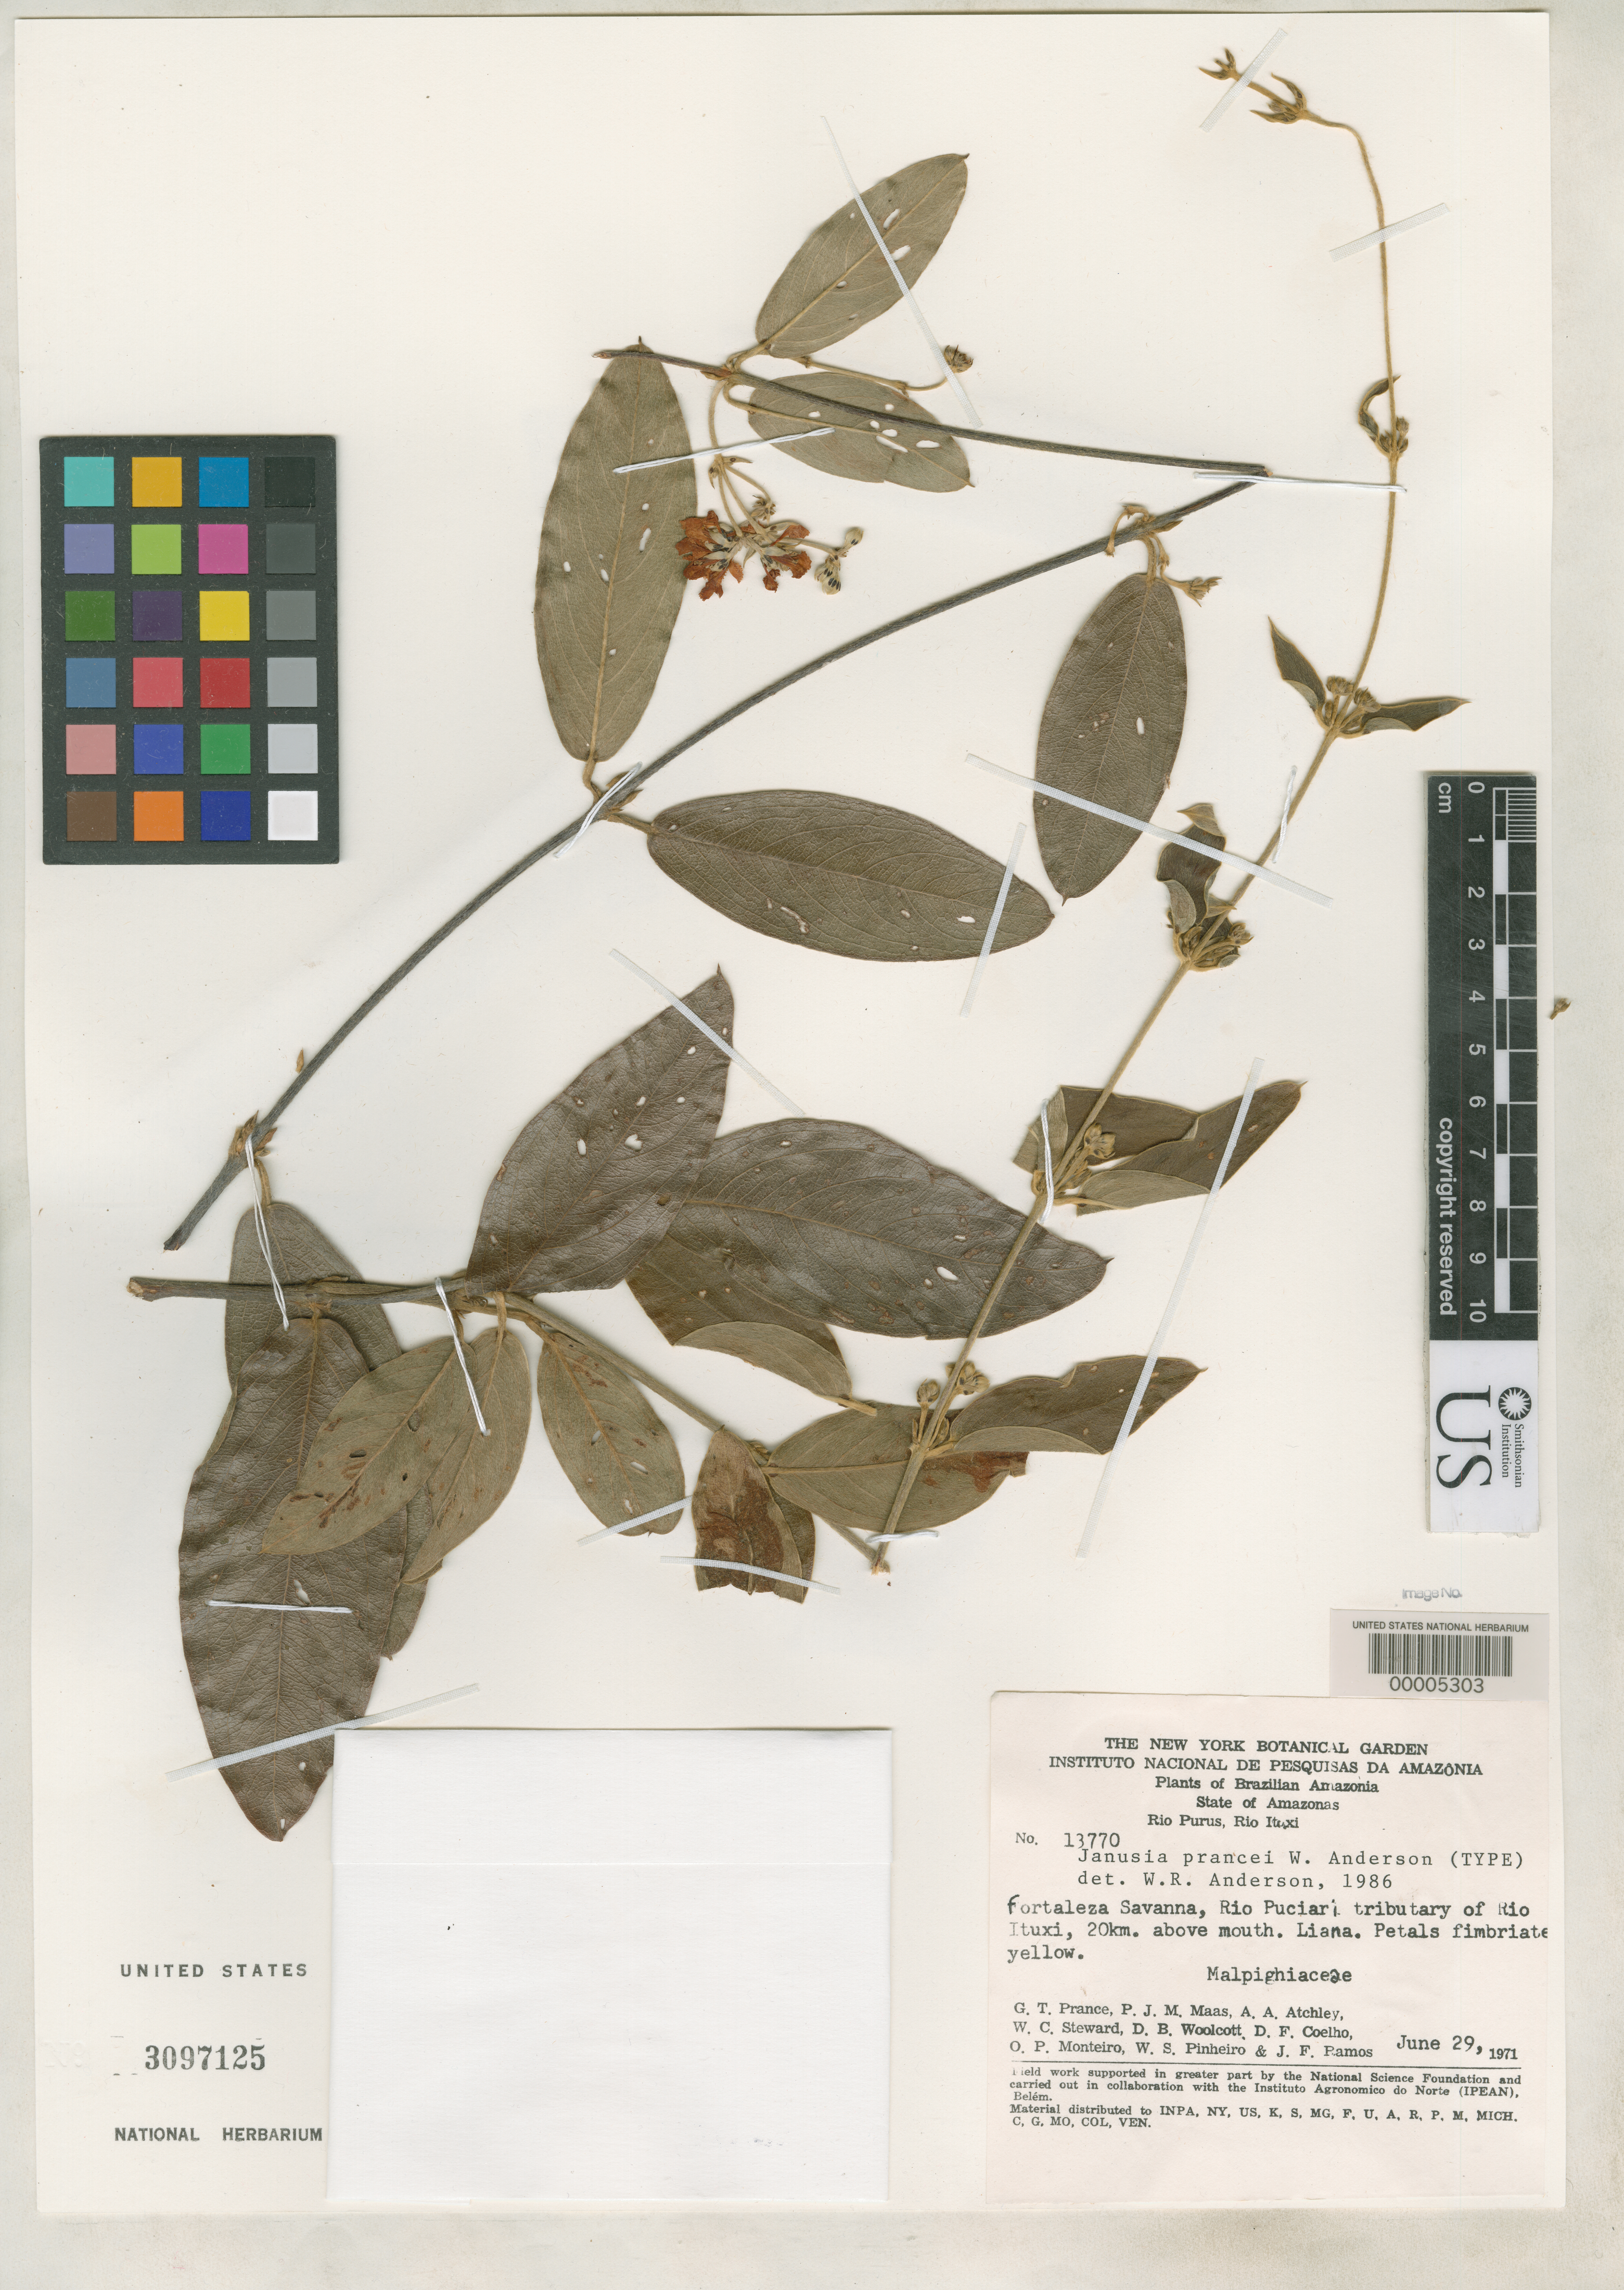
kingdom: Plantae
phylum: Tracheophyta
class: Magnoliopsida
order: Malpighiales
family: Malpighiaceae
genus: Janusia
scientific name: Janusia prancei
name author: W.R. Anderson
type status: Isotype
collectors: G. T. Prance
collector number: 13770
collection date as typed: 29 Jun 1971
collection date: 1971-06-29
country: Brazil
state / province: Amazonas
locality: Fortaleza Savanna, Rio Puciari, tributary of Rio Itaxi, 20 km above mouth.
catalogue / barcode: US 3097125